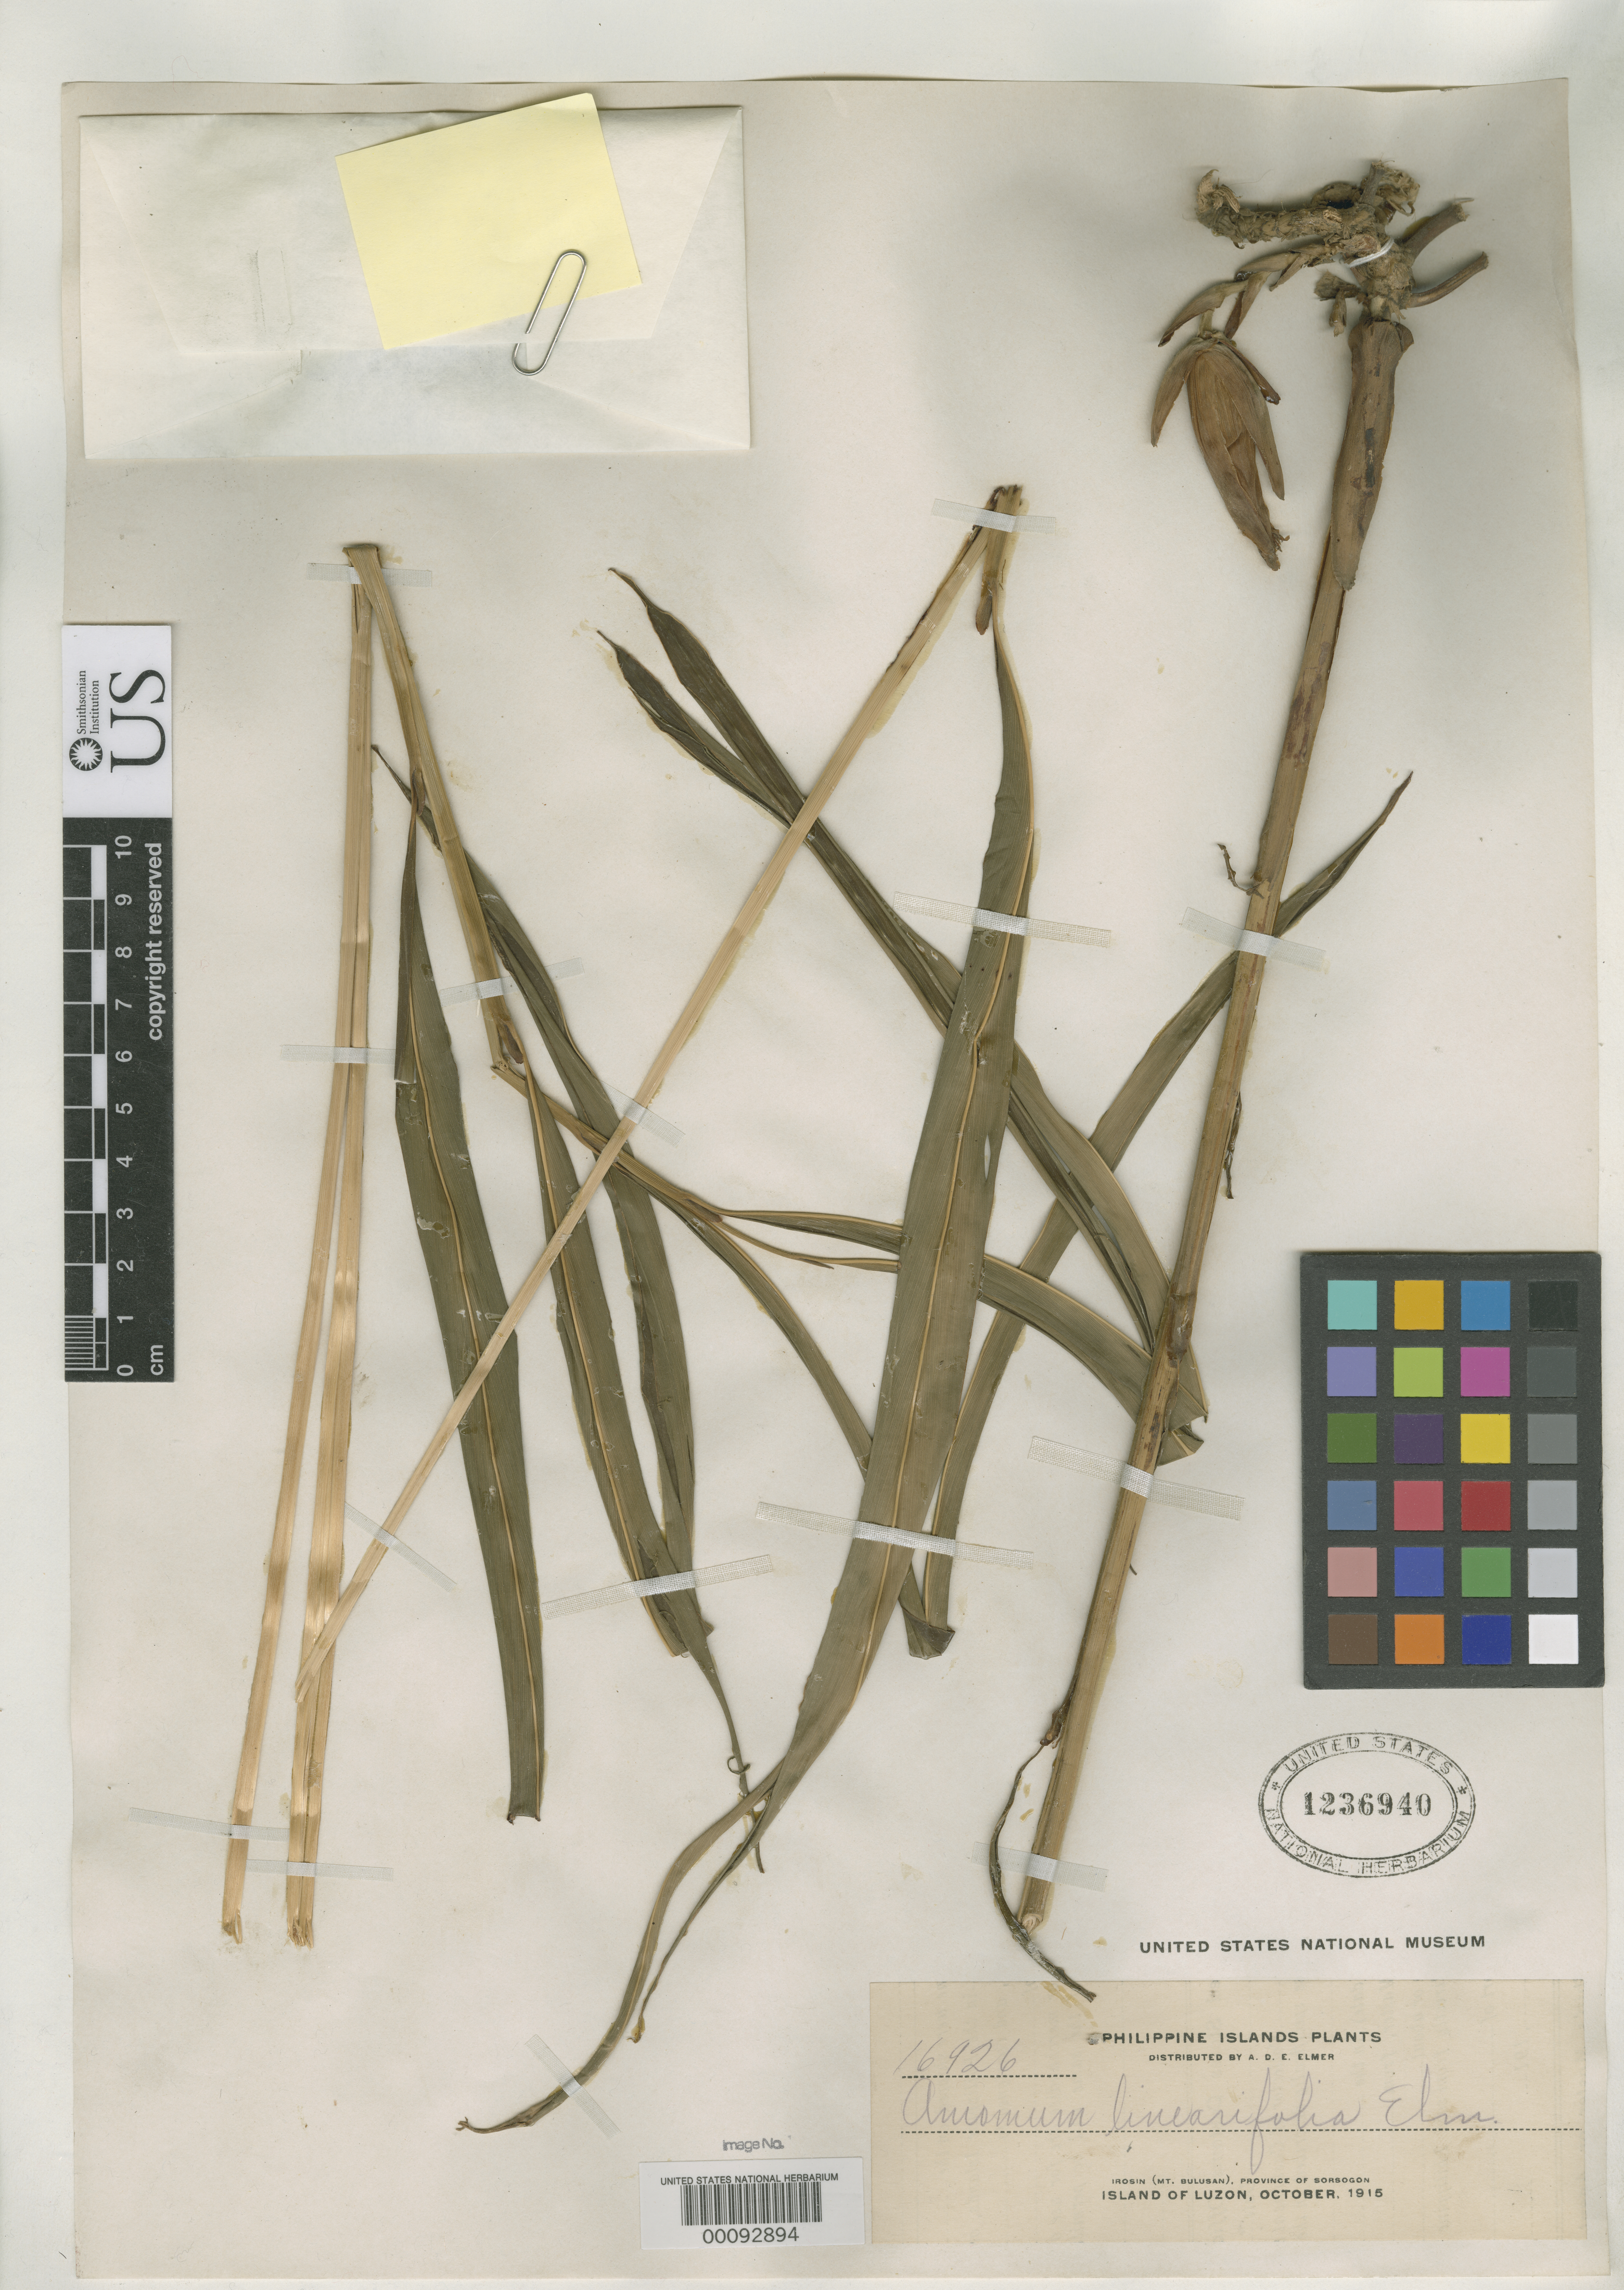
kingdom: Plantae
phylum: Tracheophyta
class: Liliopsida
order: Zingiberales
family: Zingiberaceae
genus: Amomum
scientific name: Amomum linearifolium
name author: Elmer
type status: Isotype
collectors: A. D. E. Elmer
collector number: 16926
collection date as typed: Aug 1916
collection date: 1916-08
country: Philippines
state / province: Bicol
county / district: Sorsogon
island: Luzon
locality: Irosin, Bulusan Volcano.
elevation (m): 305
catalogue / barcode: US 1236940